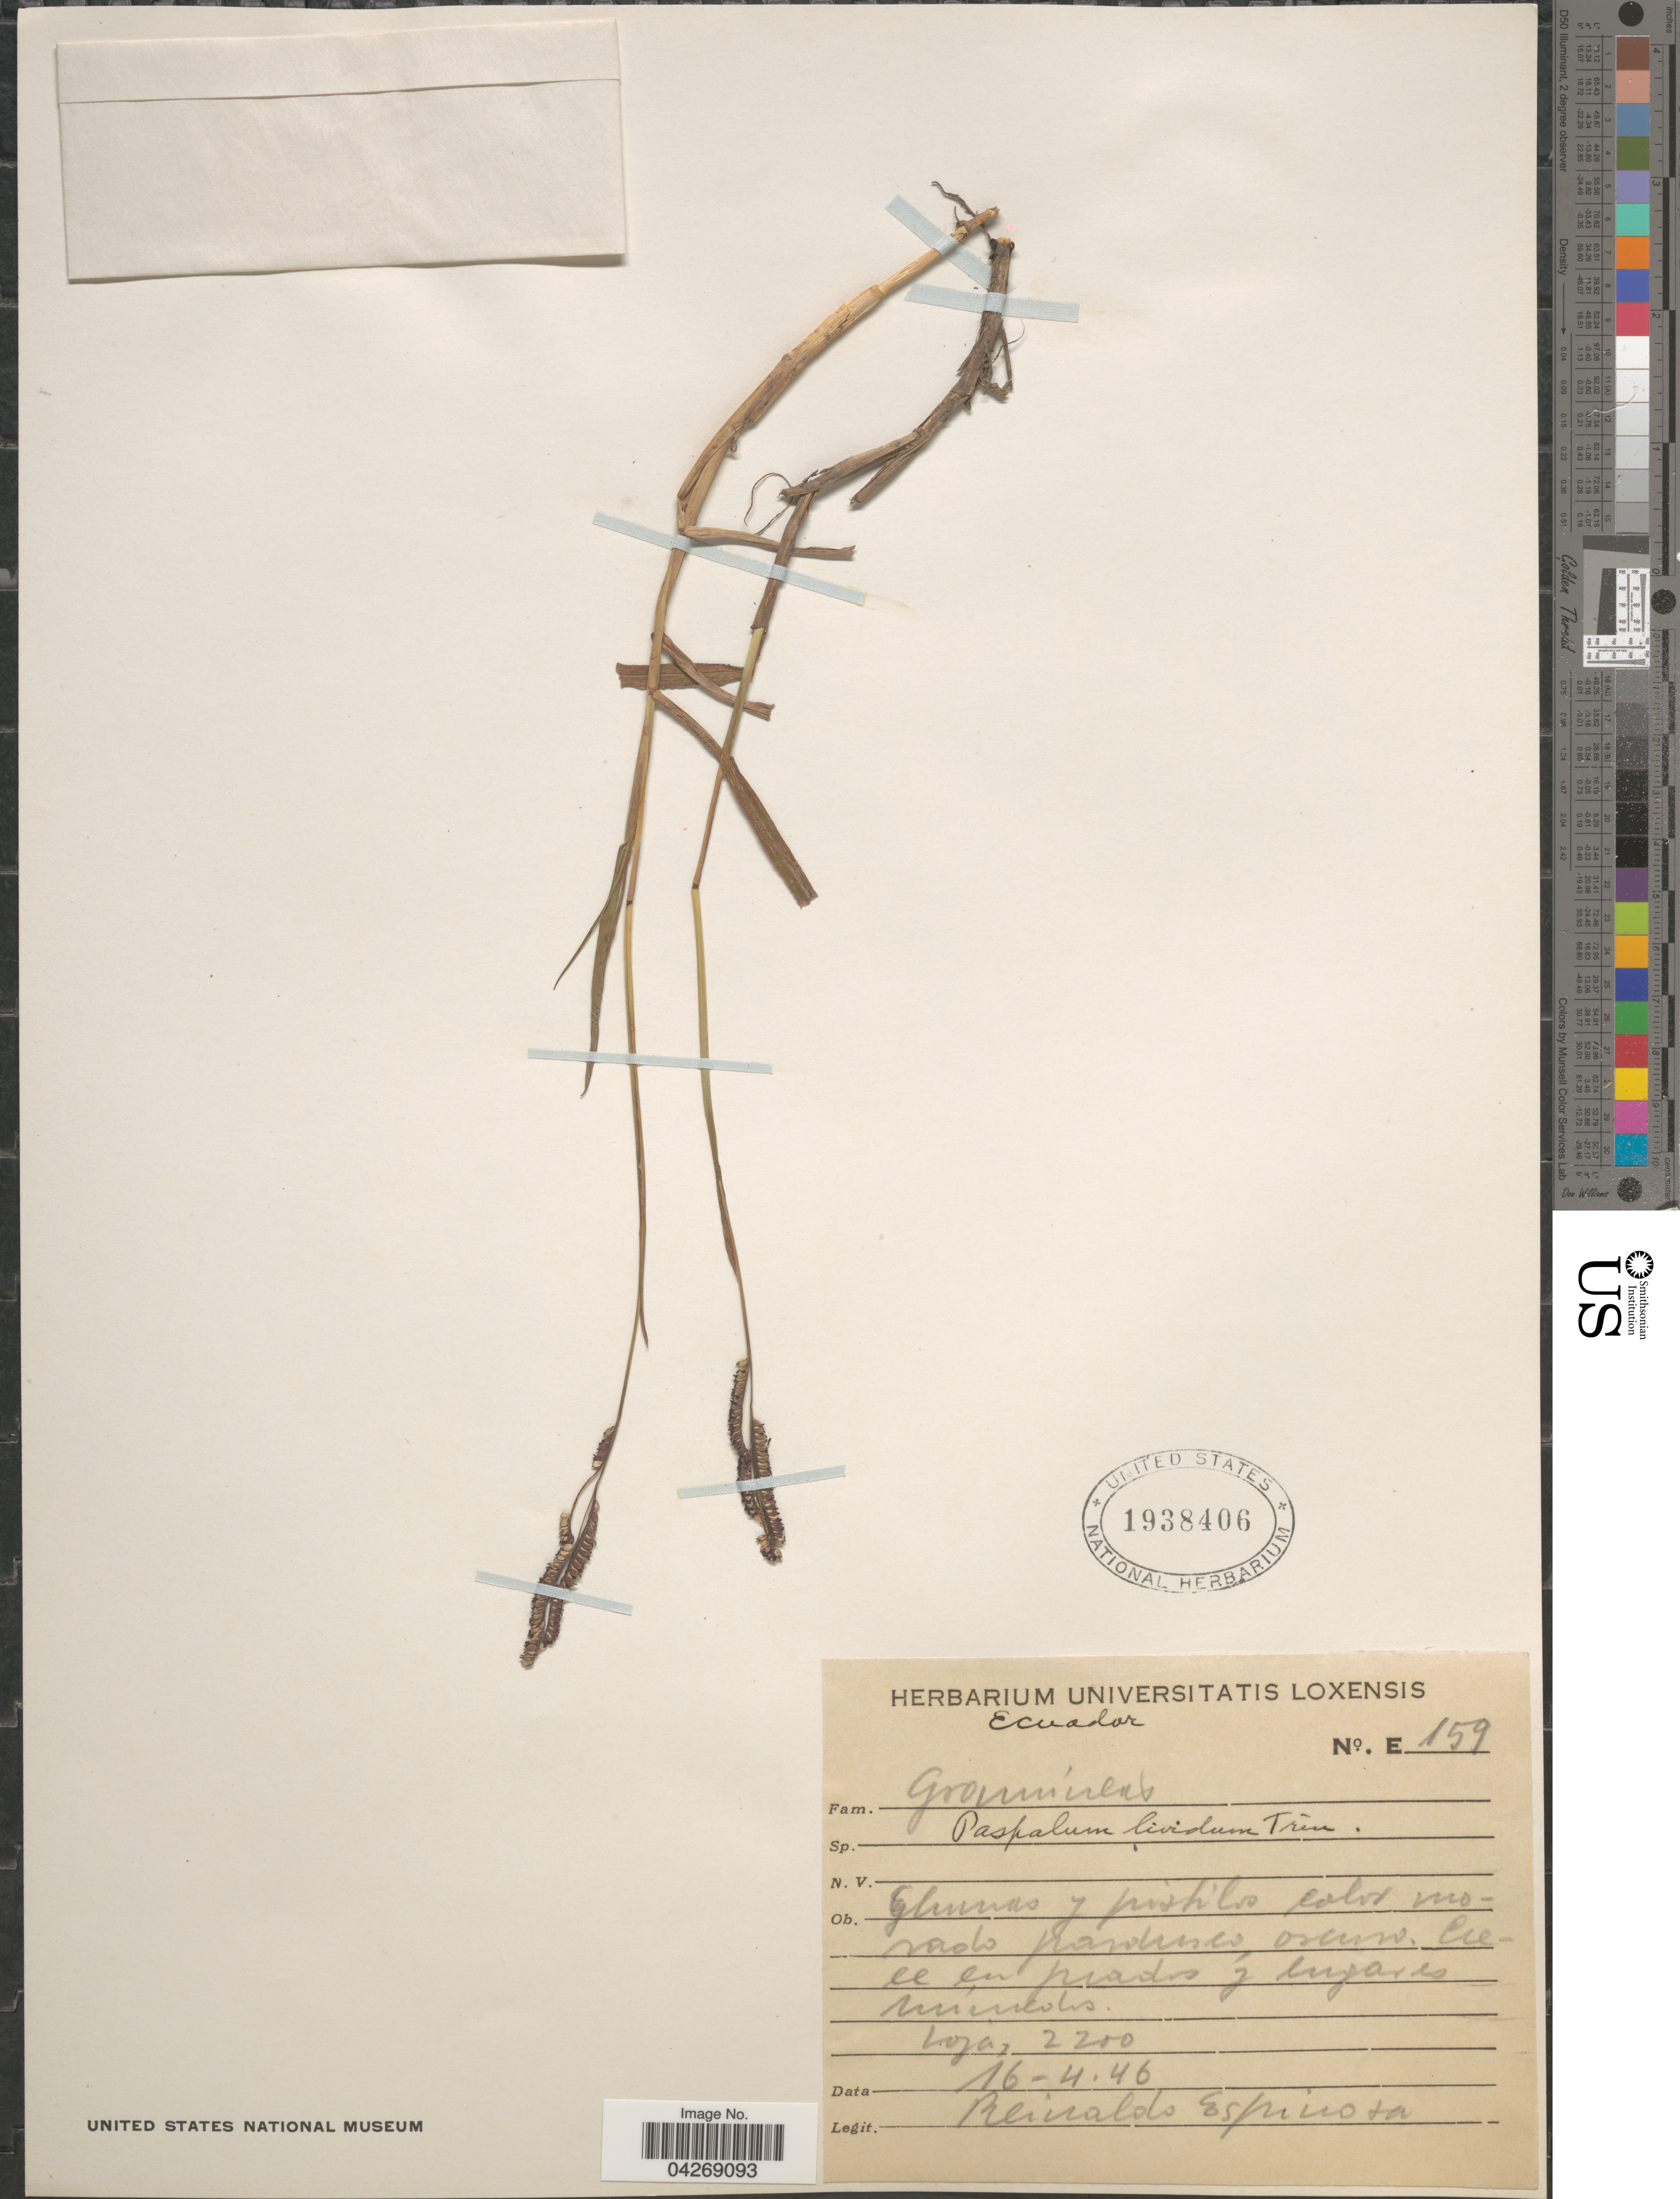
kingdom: Plantae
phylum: Tracheophyta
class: Liliopsida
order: Poales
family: Poaceae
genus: Paspalum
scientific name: Paspalum denticulatum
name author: Trin.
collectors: R. Espinosa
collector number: E159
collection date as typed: Transcribed d/m/y: 16/4/46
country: Ecuador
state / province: Loja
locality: Loja.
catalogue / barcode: US 1938406